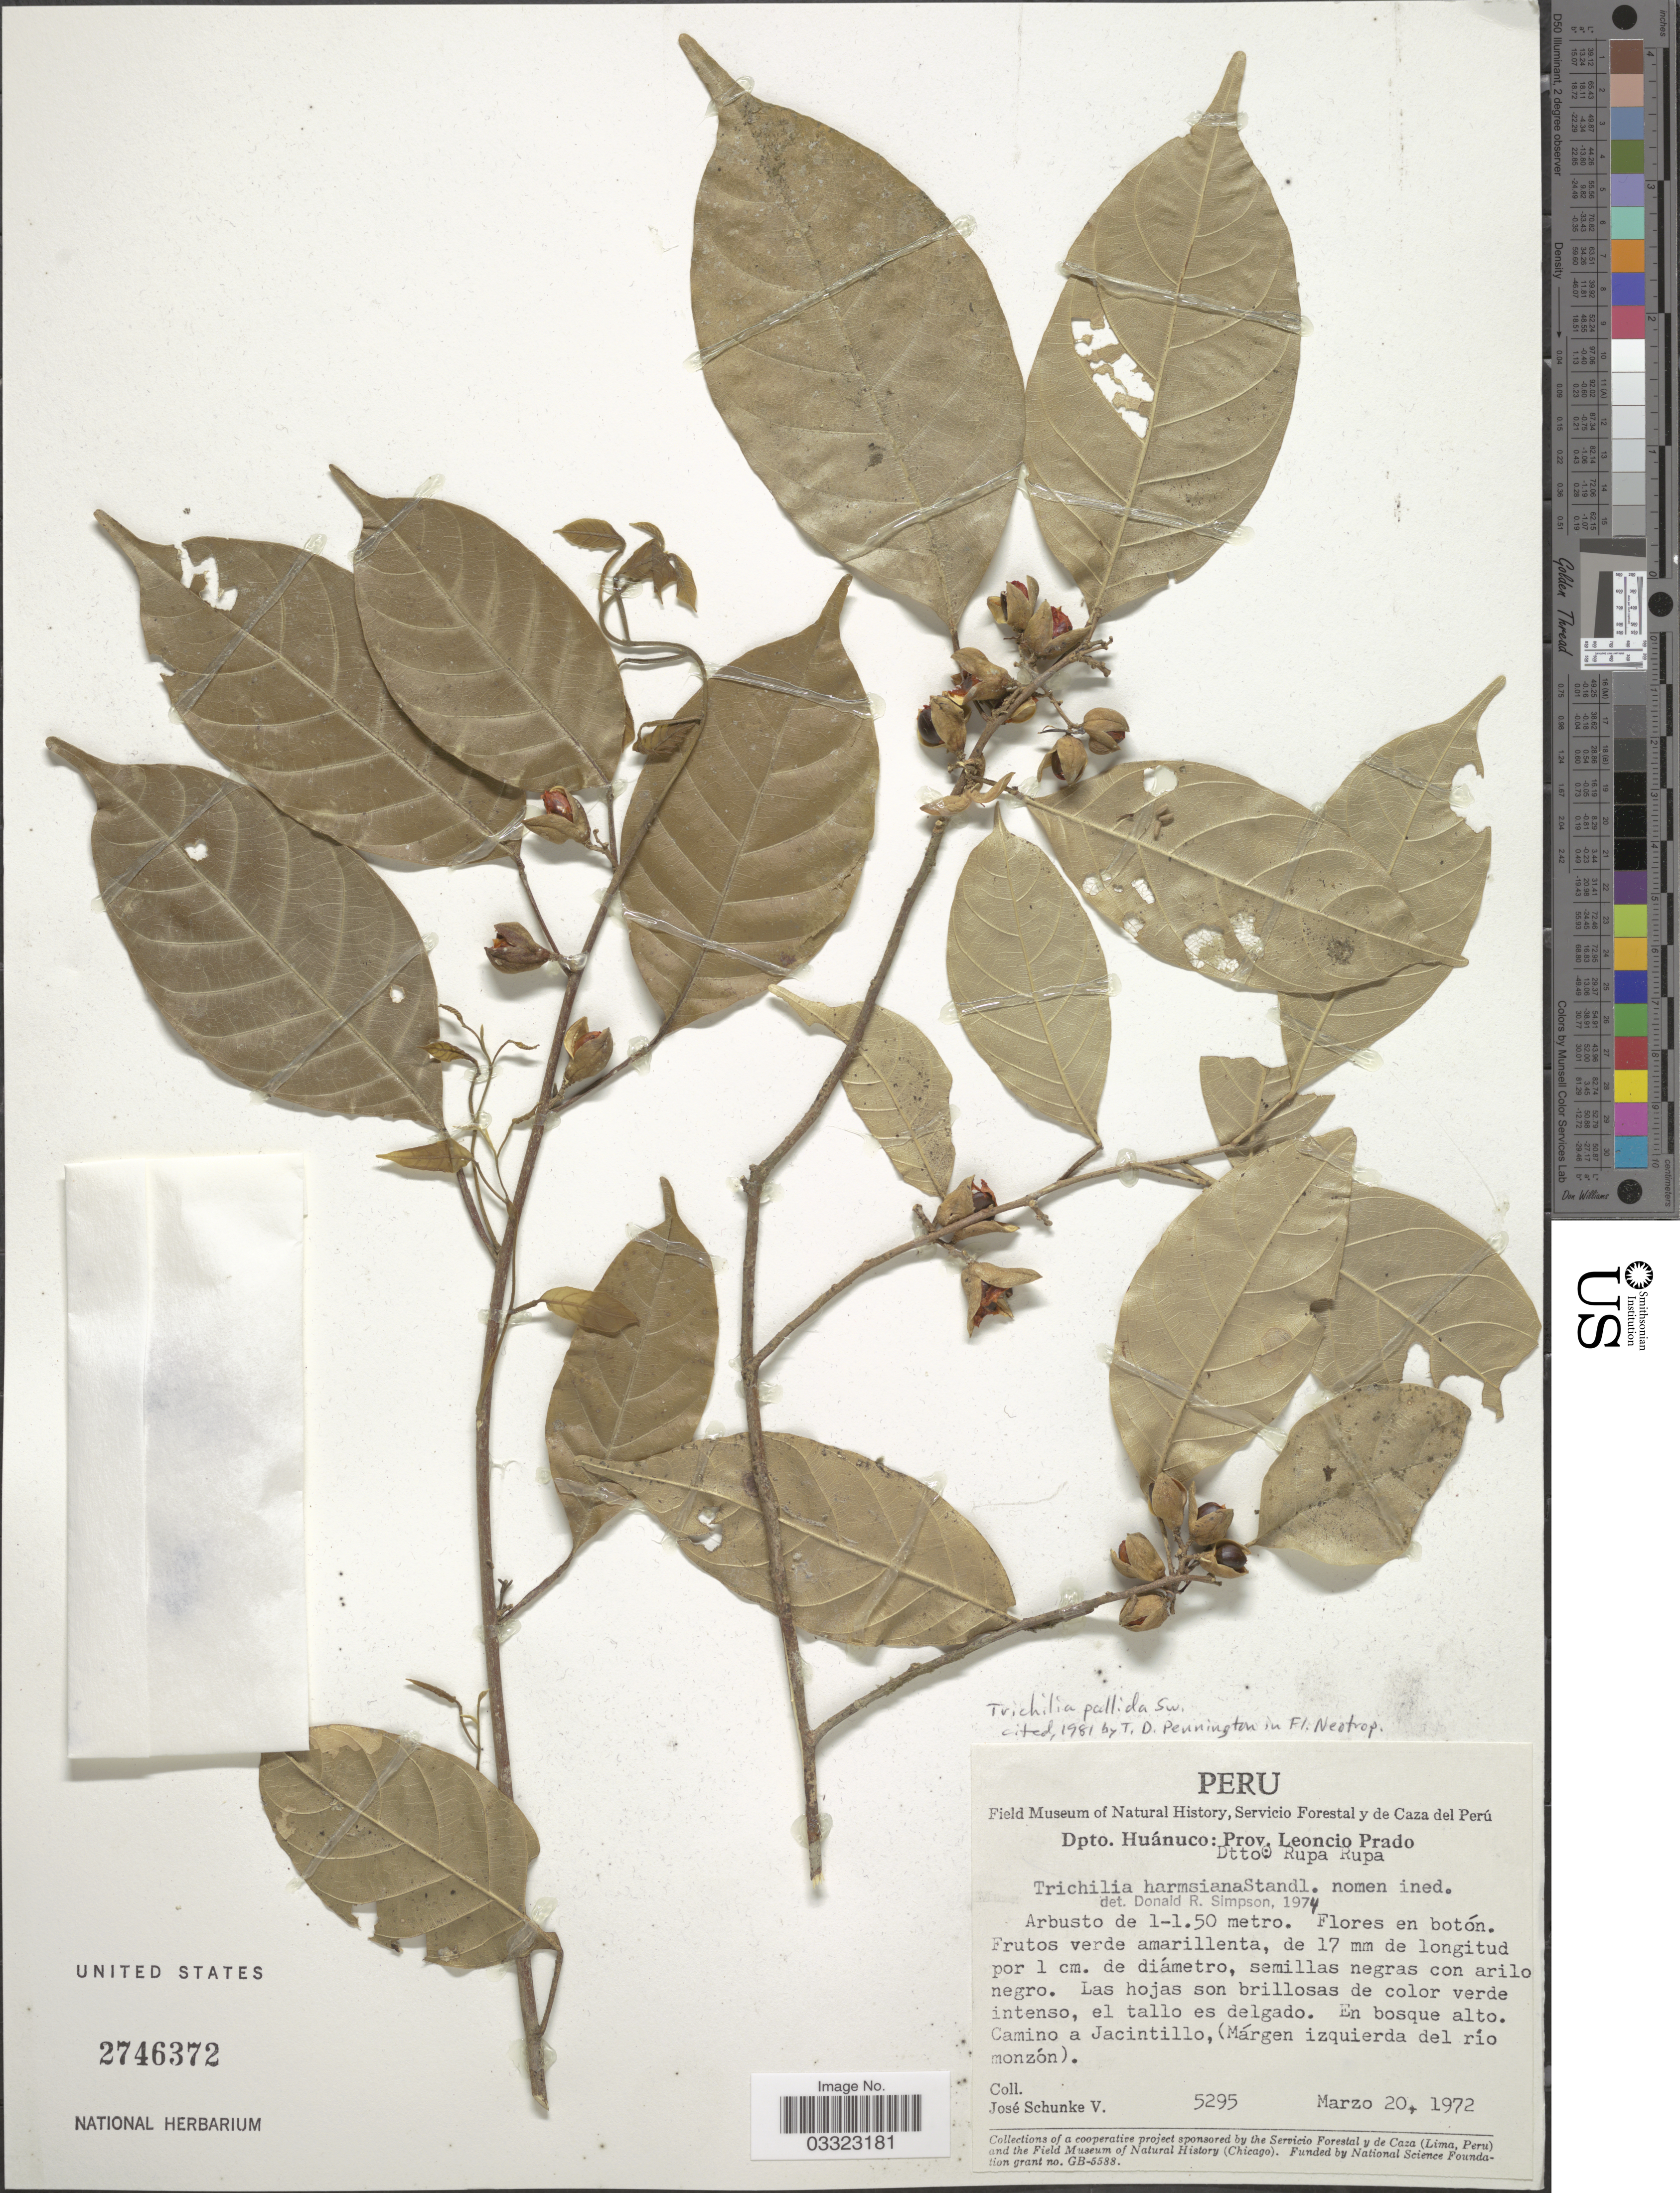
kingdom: Plantae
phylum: Tracheophyta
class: Magnoliopsida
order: Sapindales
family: Meliaceae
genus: Trichilia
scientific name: Trichilia pallida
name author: Sw.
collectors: J. Schunke Vigo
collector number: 5295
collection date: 1972-03-20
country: Peru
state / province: Huánuco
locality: Dpto. Huánuco: Prov. Leoncio Prada. Dtto. Rupa Rupa. Al oeste de Tingo María (Cerrito frente al aeropuerto).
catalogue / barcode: US 2746372